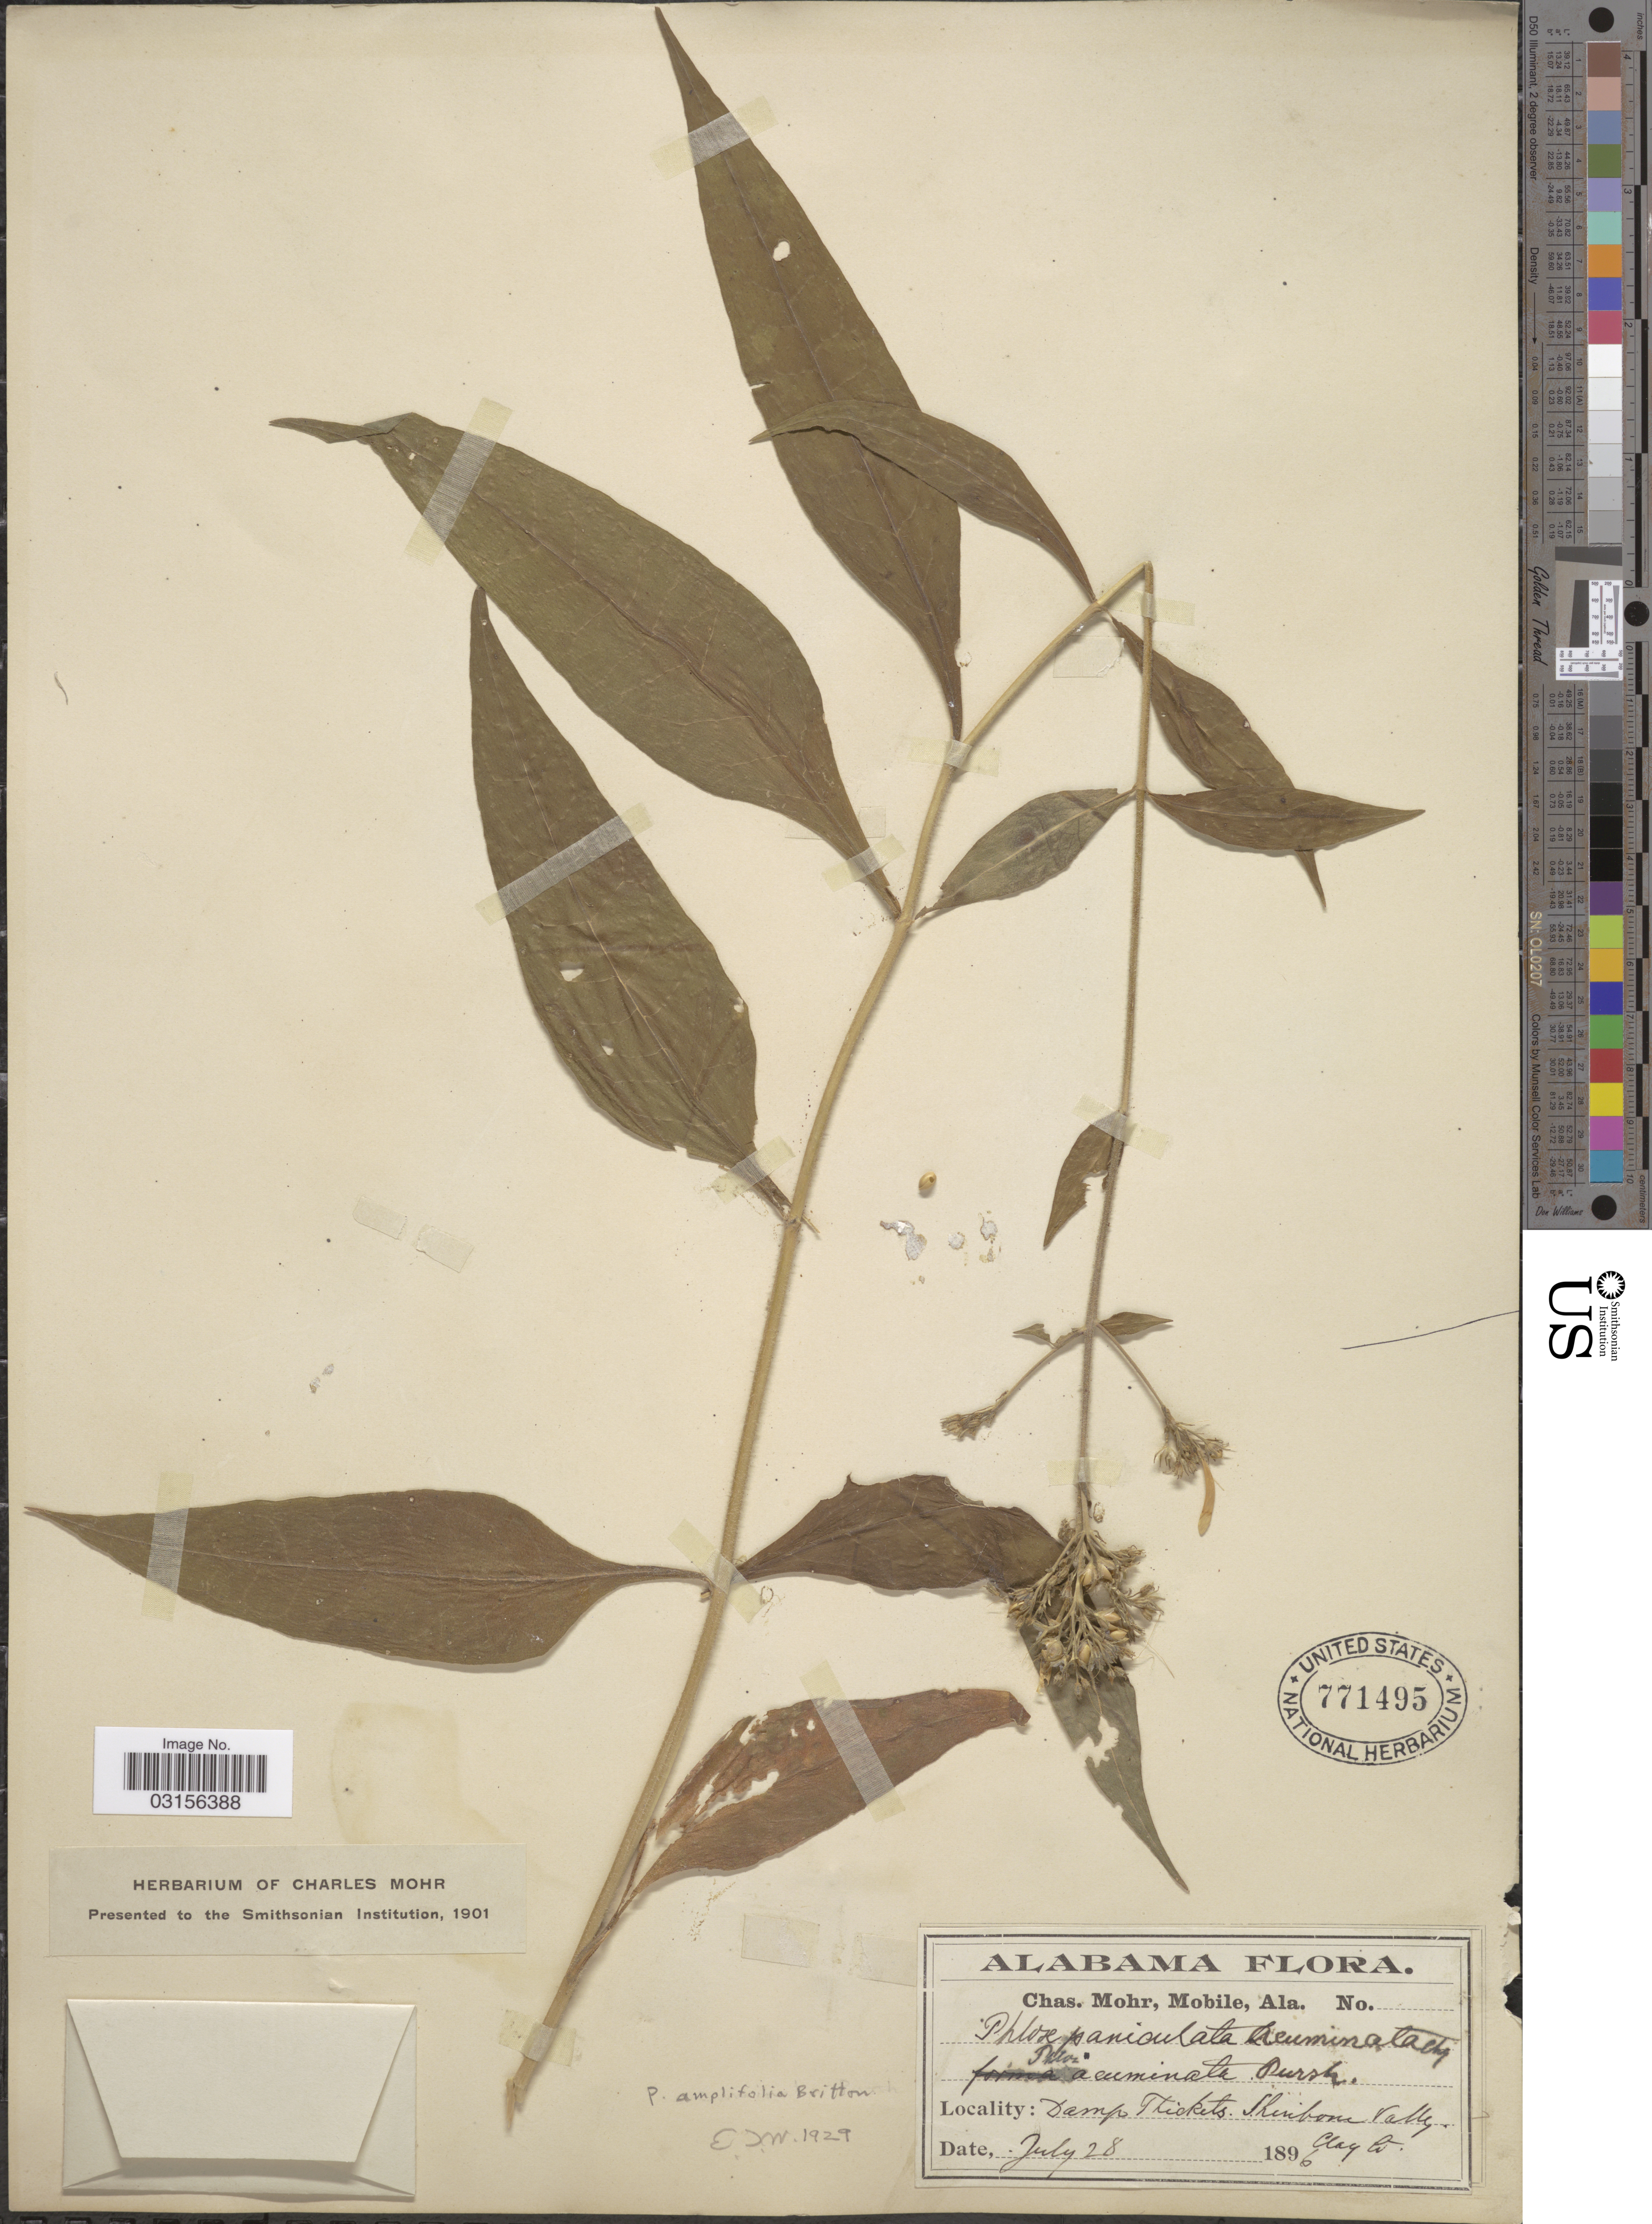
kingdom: Plantae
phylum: Tracheophyta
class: Magnoliopsida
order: Ericales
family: Polemoniaceae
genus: Phlox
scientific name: Phlox amplifolia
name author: Britton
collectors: Mohr, C. T. (herbarium)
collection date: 1896-07-28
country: United States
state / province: Alabama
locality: Shinbone Valley. Clay Co.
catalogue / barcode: US 771495